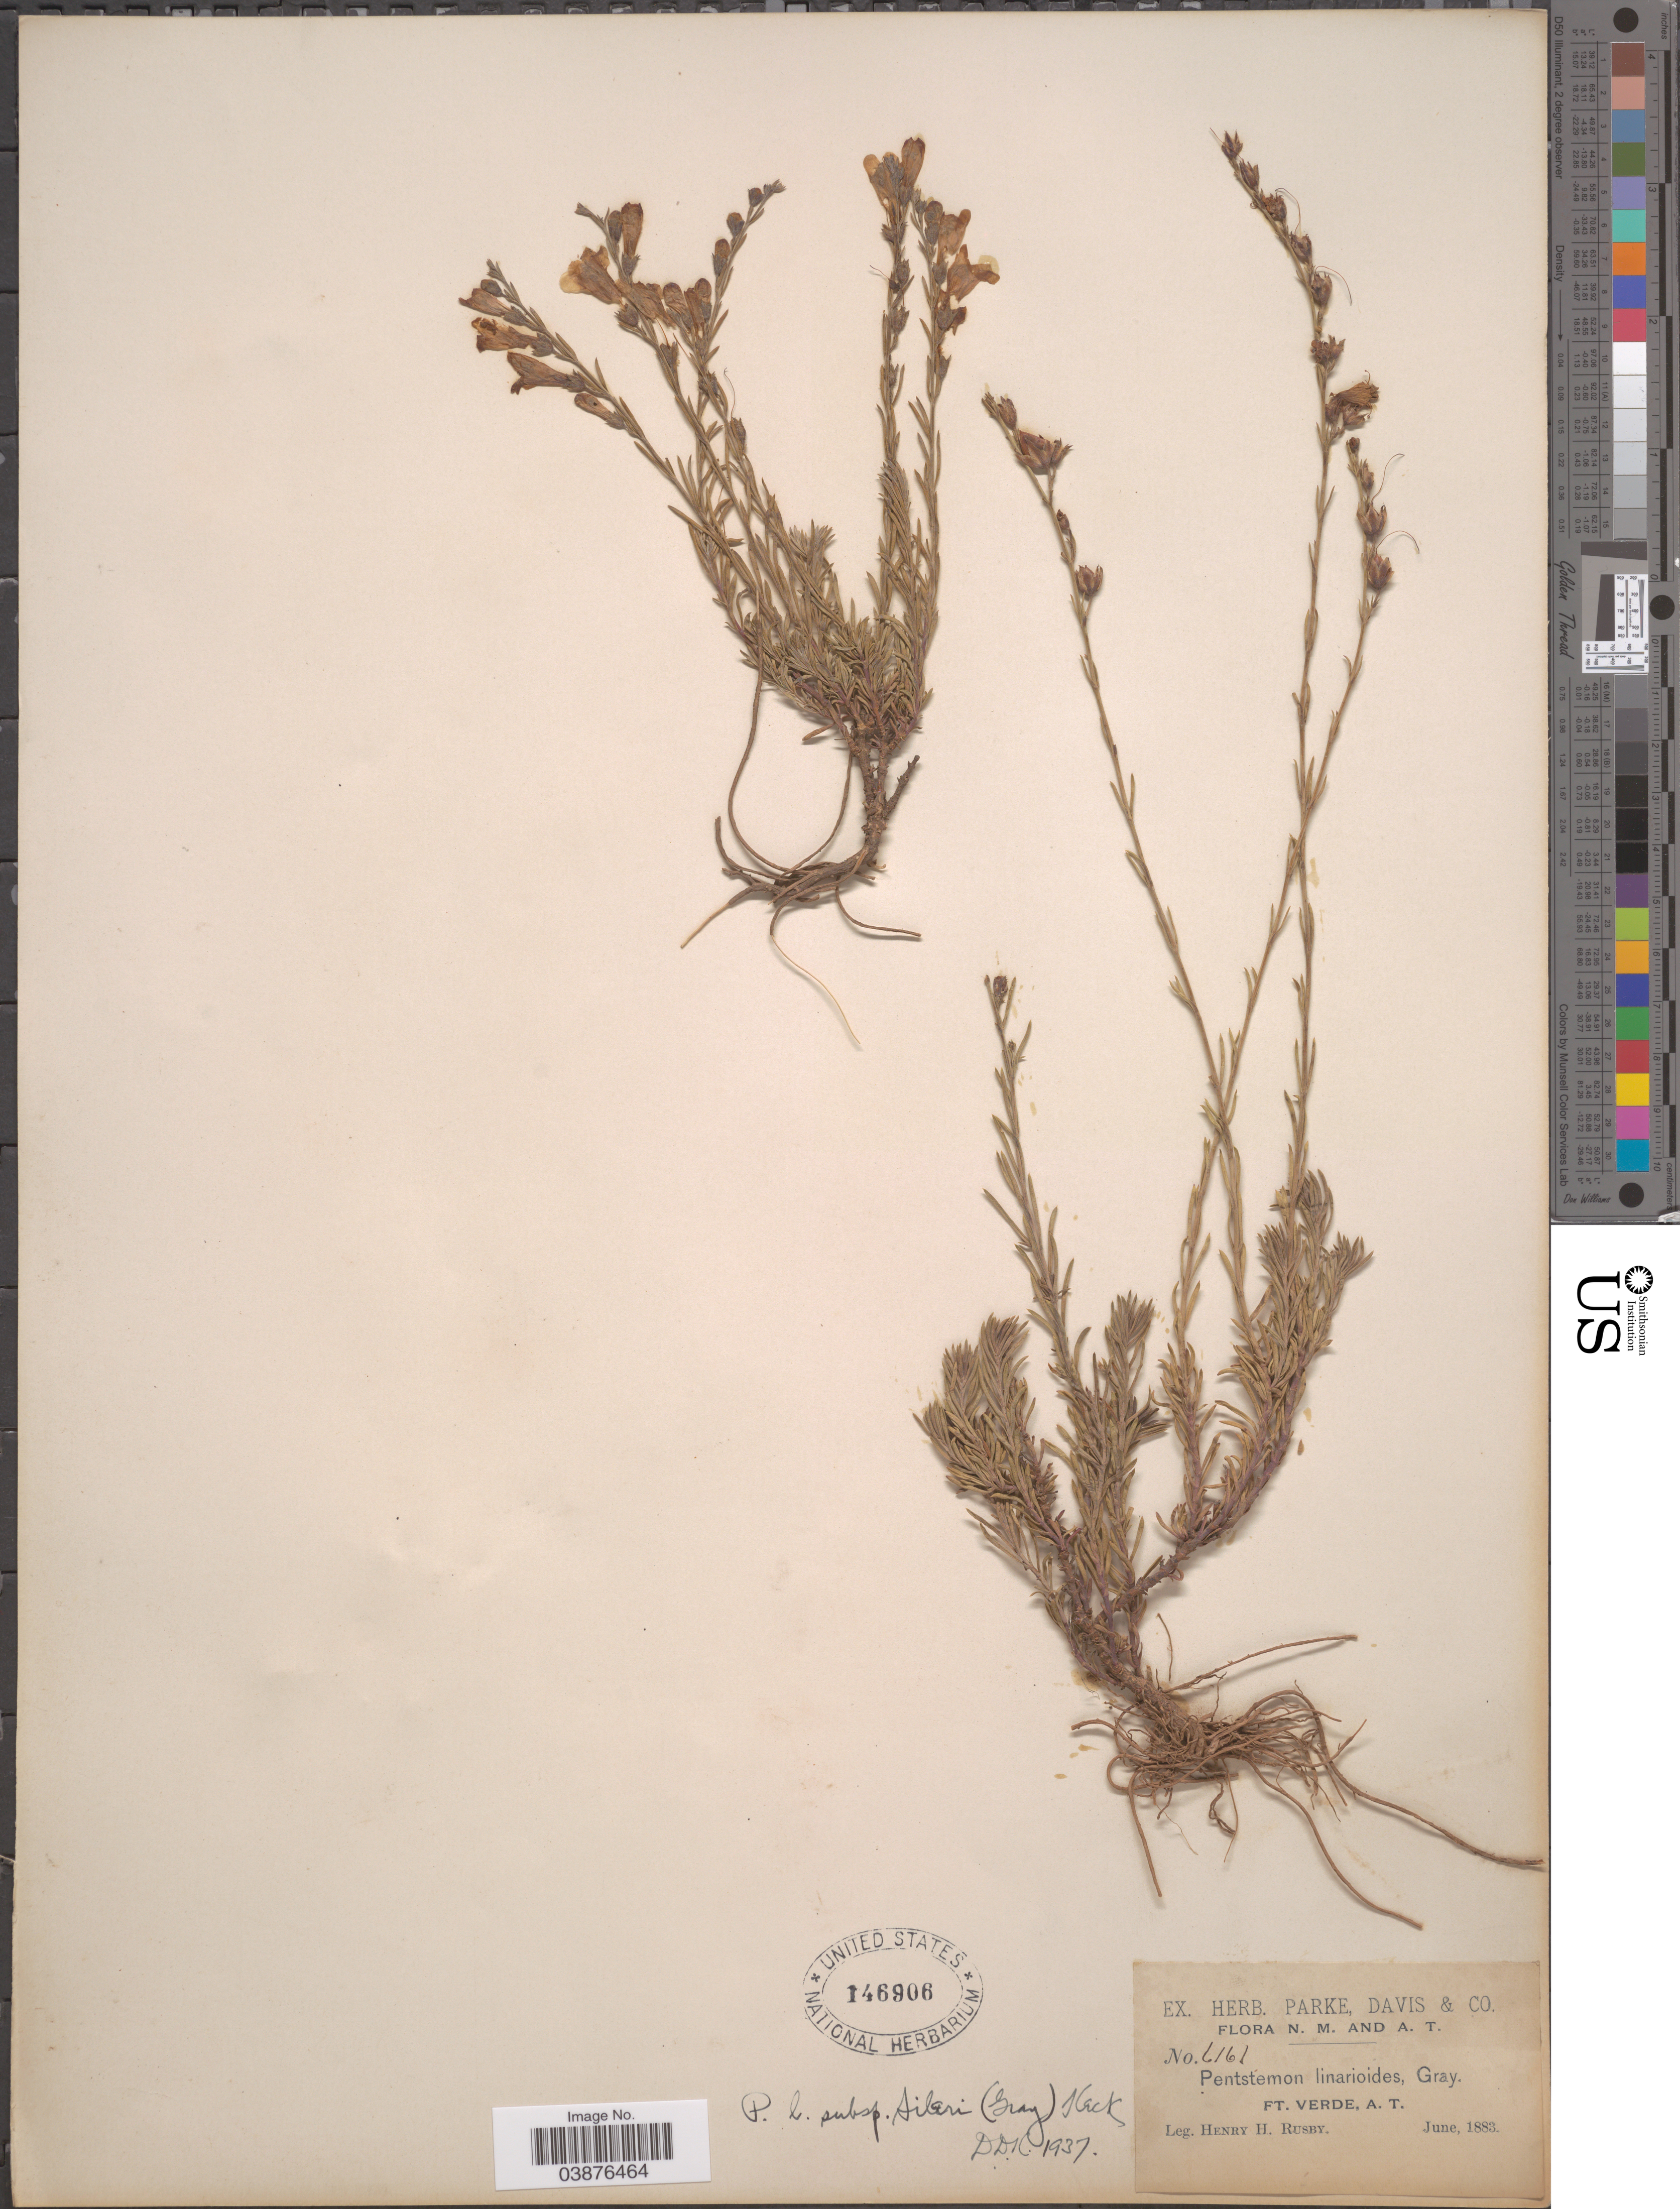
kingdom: Plantae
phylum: Tracheophyta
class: Magnoliopsida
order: Lamiales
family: Plantaginaceae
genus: Penstemon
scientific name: Penstemon linarioides subsp. compactifolius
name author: D.D. Keck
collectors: H. H. Rusby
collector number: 6161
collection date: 1883-06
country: United States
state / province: Arizona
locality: Ft. Verde. A.T.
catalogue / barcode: US 146906